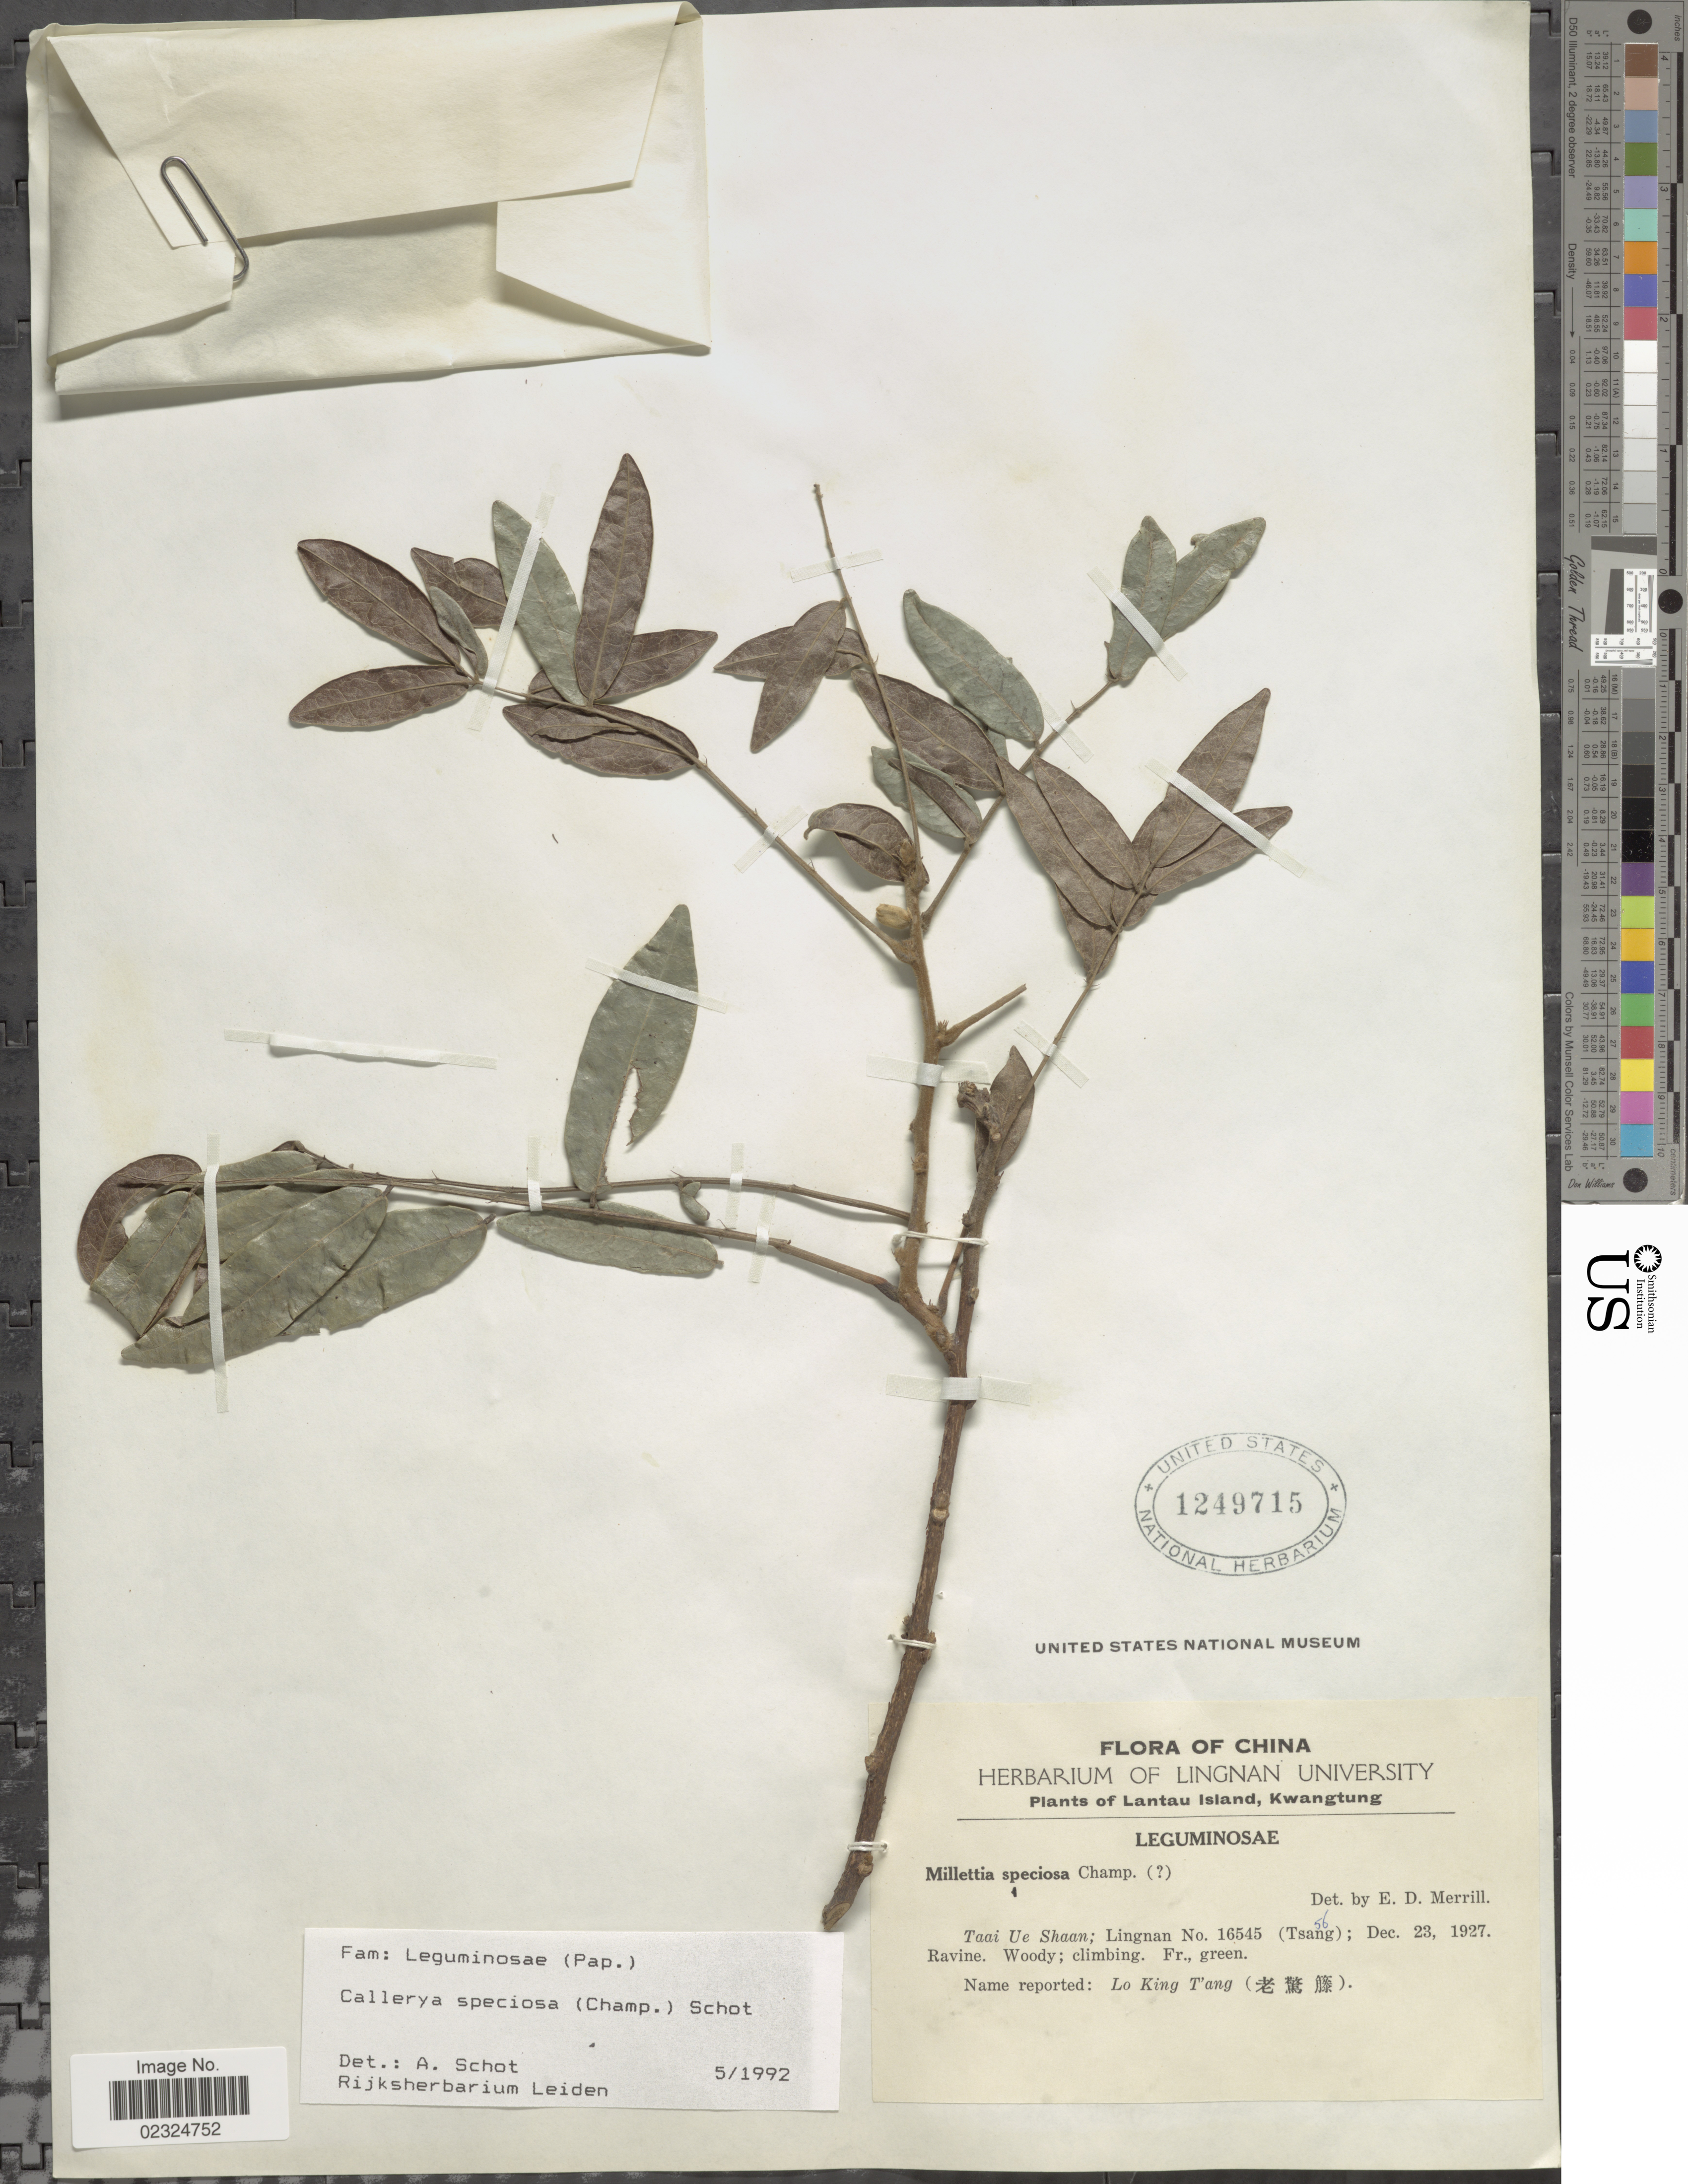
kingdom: Plantae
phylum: Tracheophyta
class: Magnoliopsida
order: Fabales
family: Fabaceae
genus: Nanhaia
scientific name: Nanhaia speciosa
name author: (Champ. ex Benth.) J. Compton & Schrire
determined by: Strong, Mark T., (BOT), Smithsonian Institution - National Museum of Natural History (UNITED STATES)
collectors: -. T'sang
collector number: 16545 /56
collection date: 1927-12-23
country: China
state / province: Guangdong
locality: Lantau Island, Kwangtung, Taai Ue Shaan: Lingnan [unsure placement]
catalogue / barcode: US 1249715